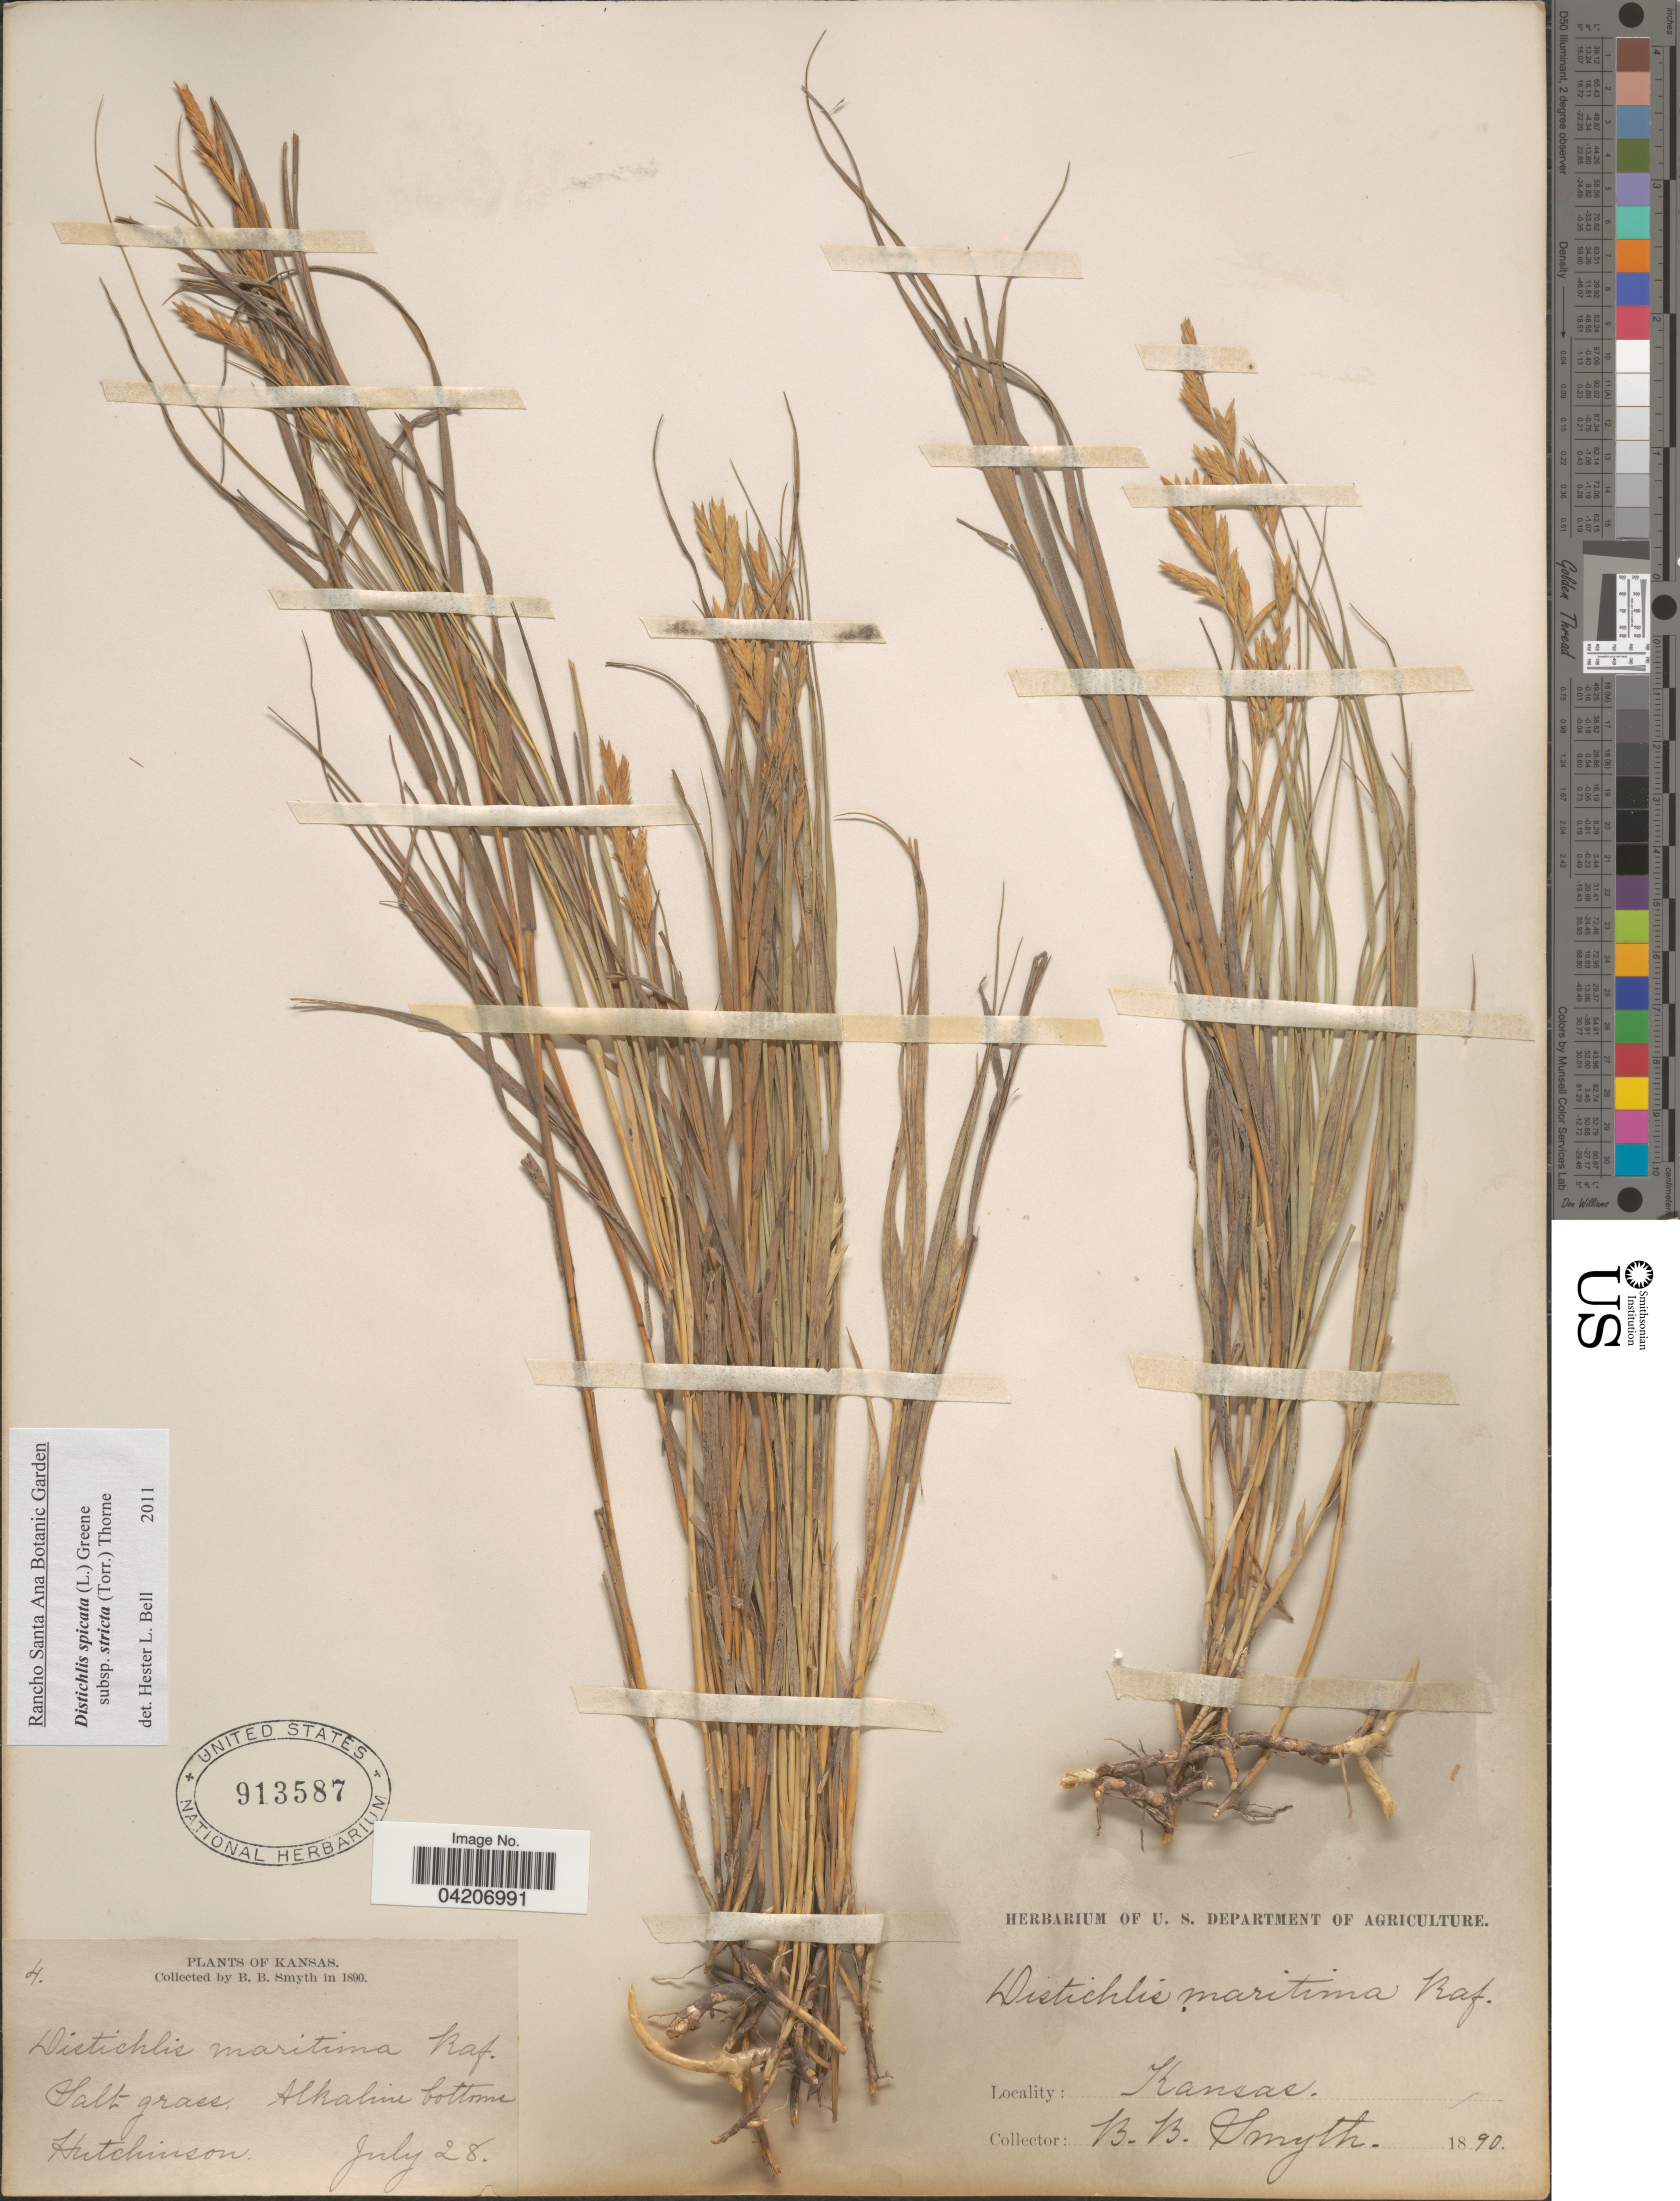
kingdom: Plantae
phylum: Tracheophyta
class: Liliopsida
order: Poales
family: Poaceae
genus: Distichlis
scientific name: Distichlis spicata subsp. stricta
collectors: B. Smyth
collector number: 4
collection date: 1890-07-28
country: United States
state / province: Kansas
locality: Salt grass. Alkaline bottoms. Hutchinson.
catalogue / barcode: US 913587